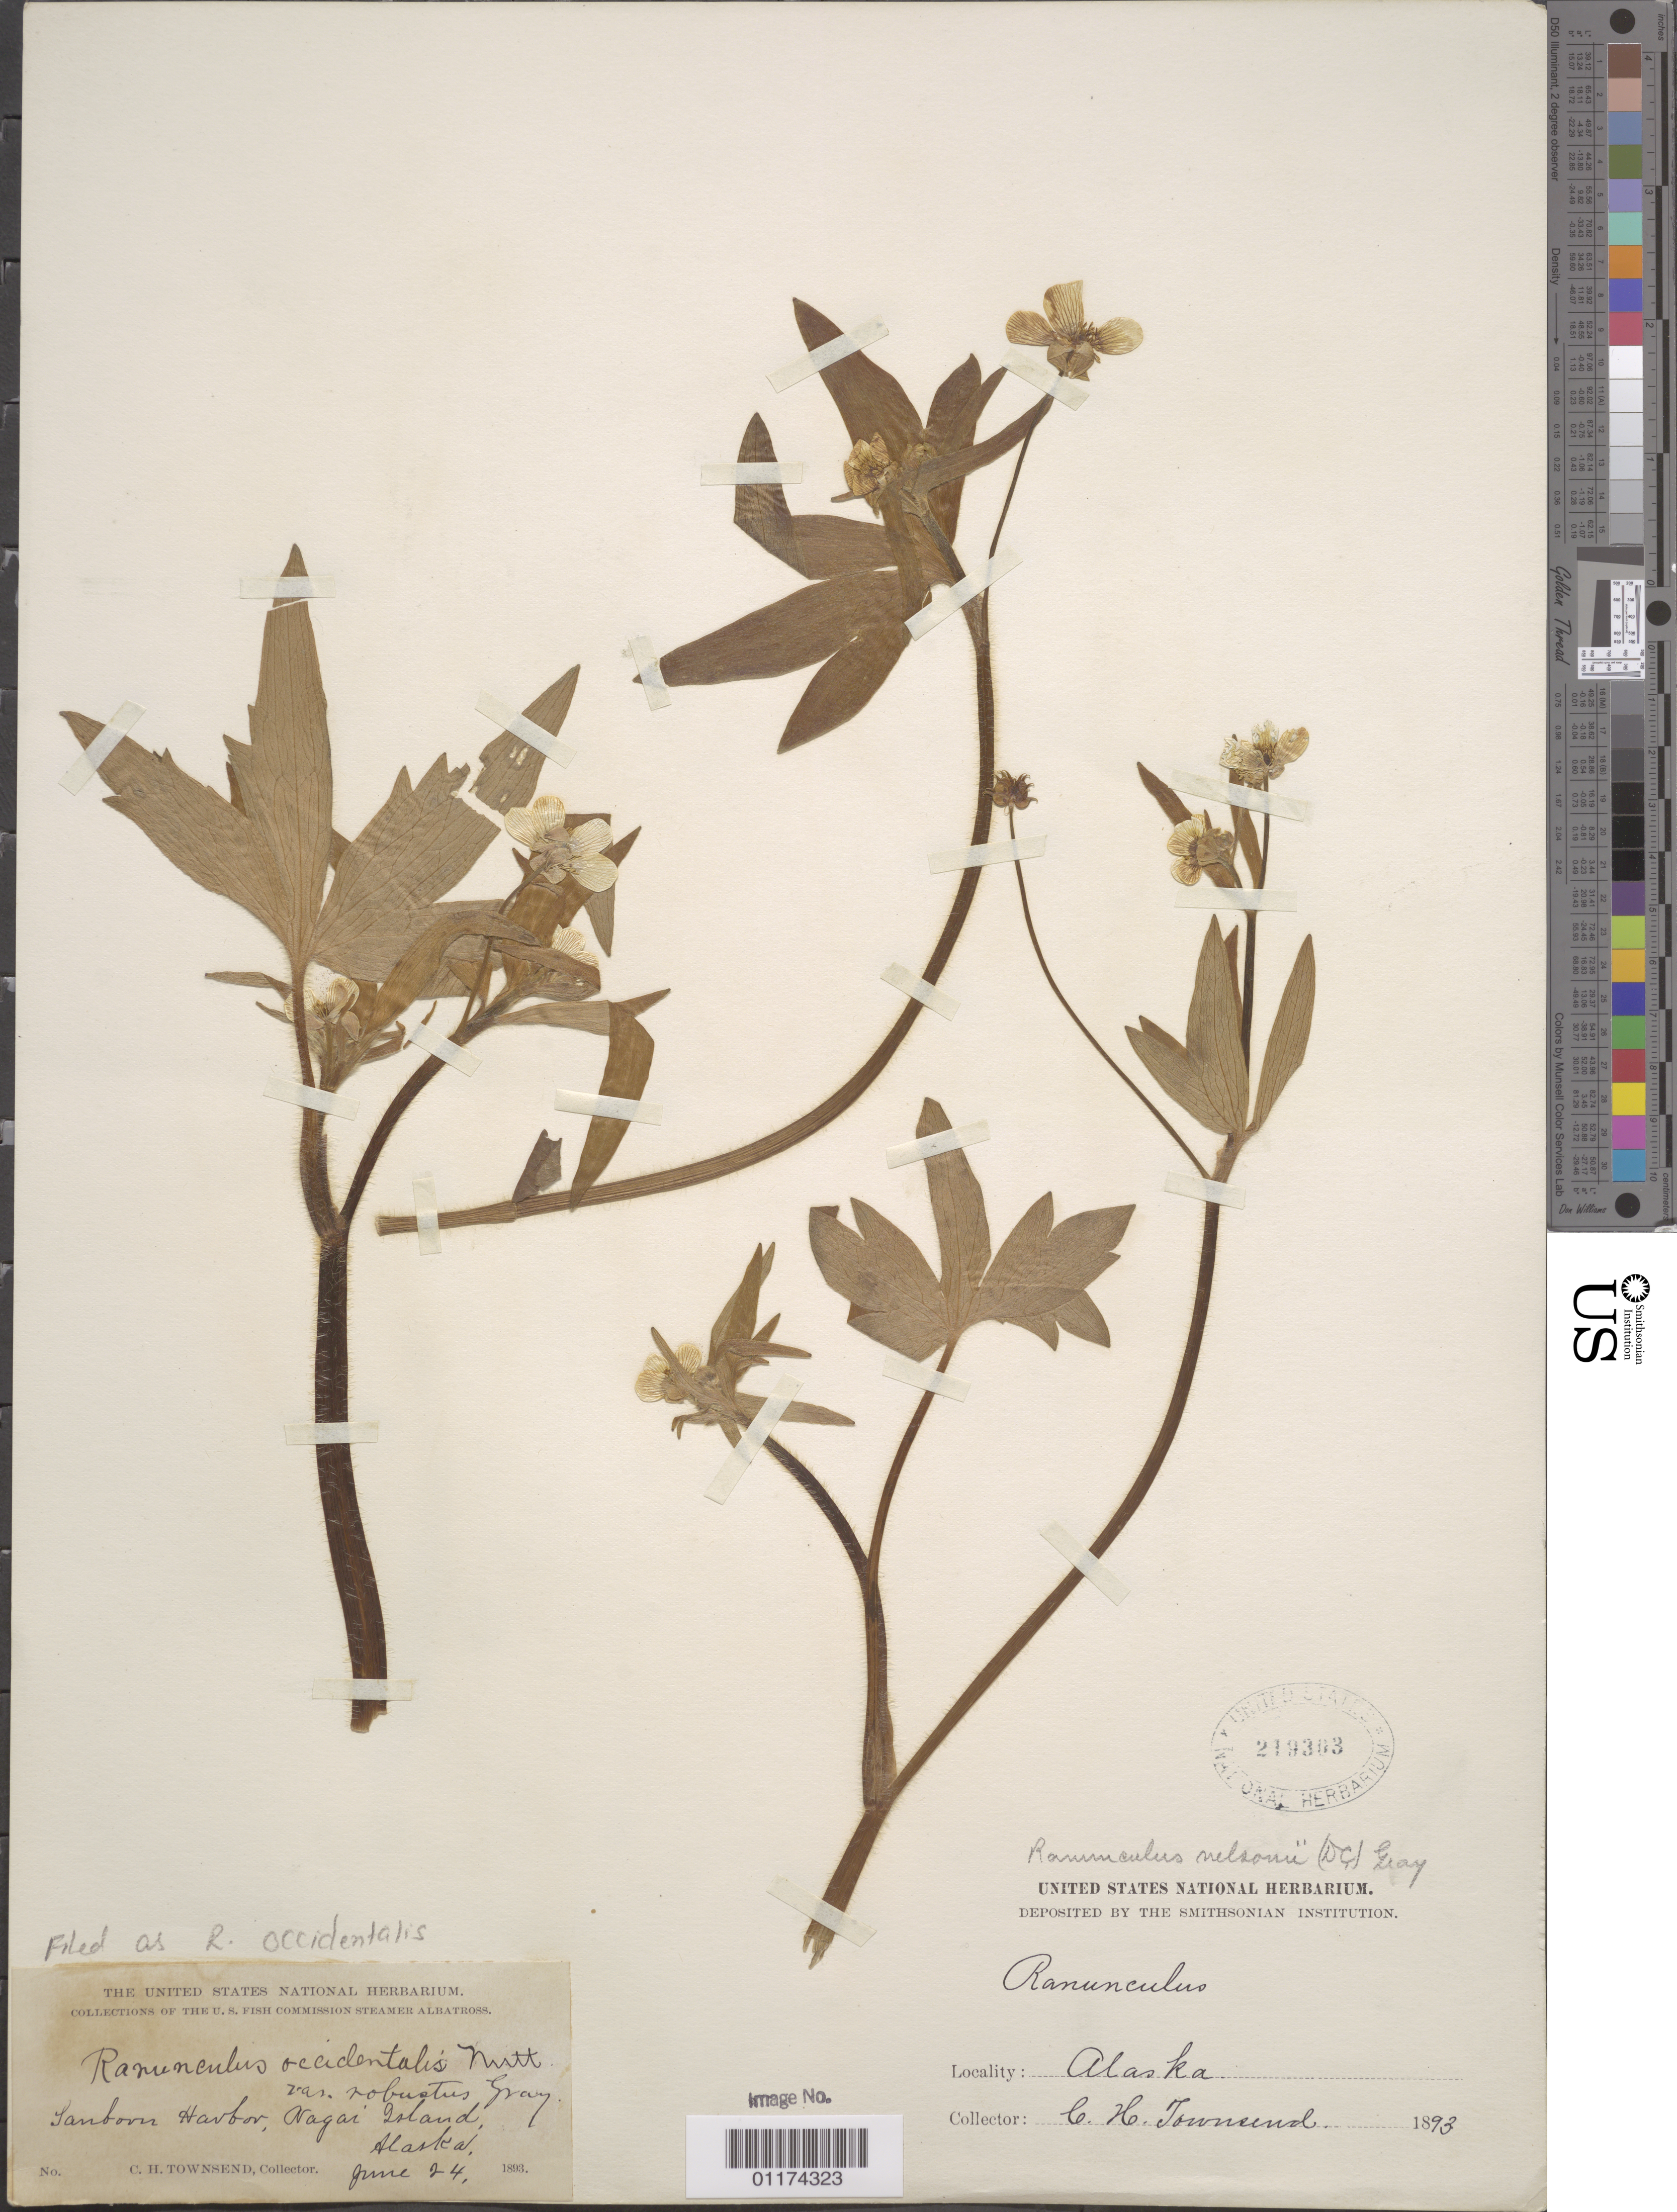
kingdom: Plantae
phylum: Tracheophyta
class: Magnoliopsida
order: Ranunculales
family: Ranunculaceae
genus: Ranunculus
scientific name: Ranunculus occidentalis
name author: Nutt.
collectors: C. H. Townsend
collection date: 1893-06-24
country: United States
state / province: Alaska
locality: Sanborn Harbor, Nagai Island.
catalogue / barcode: US 219303